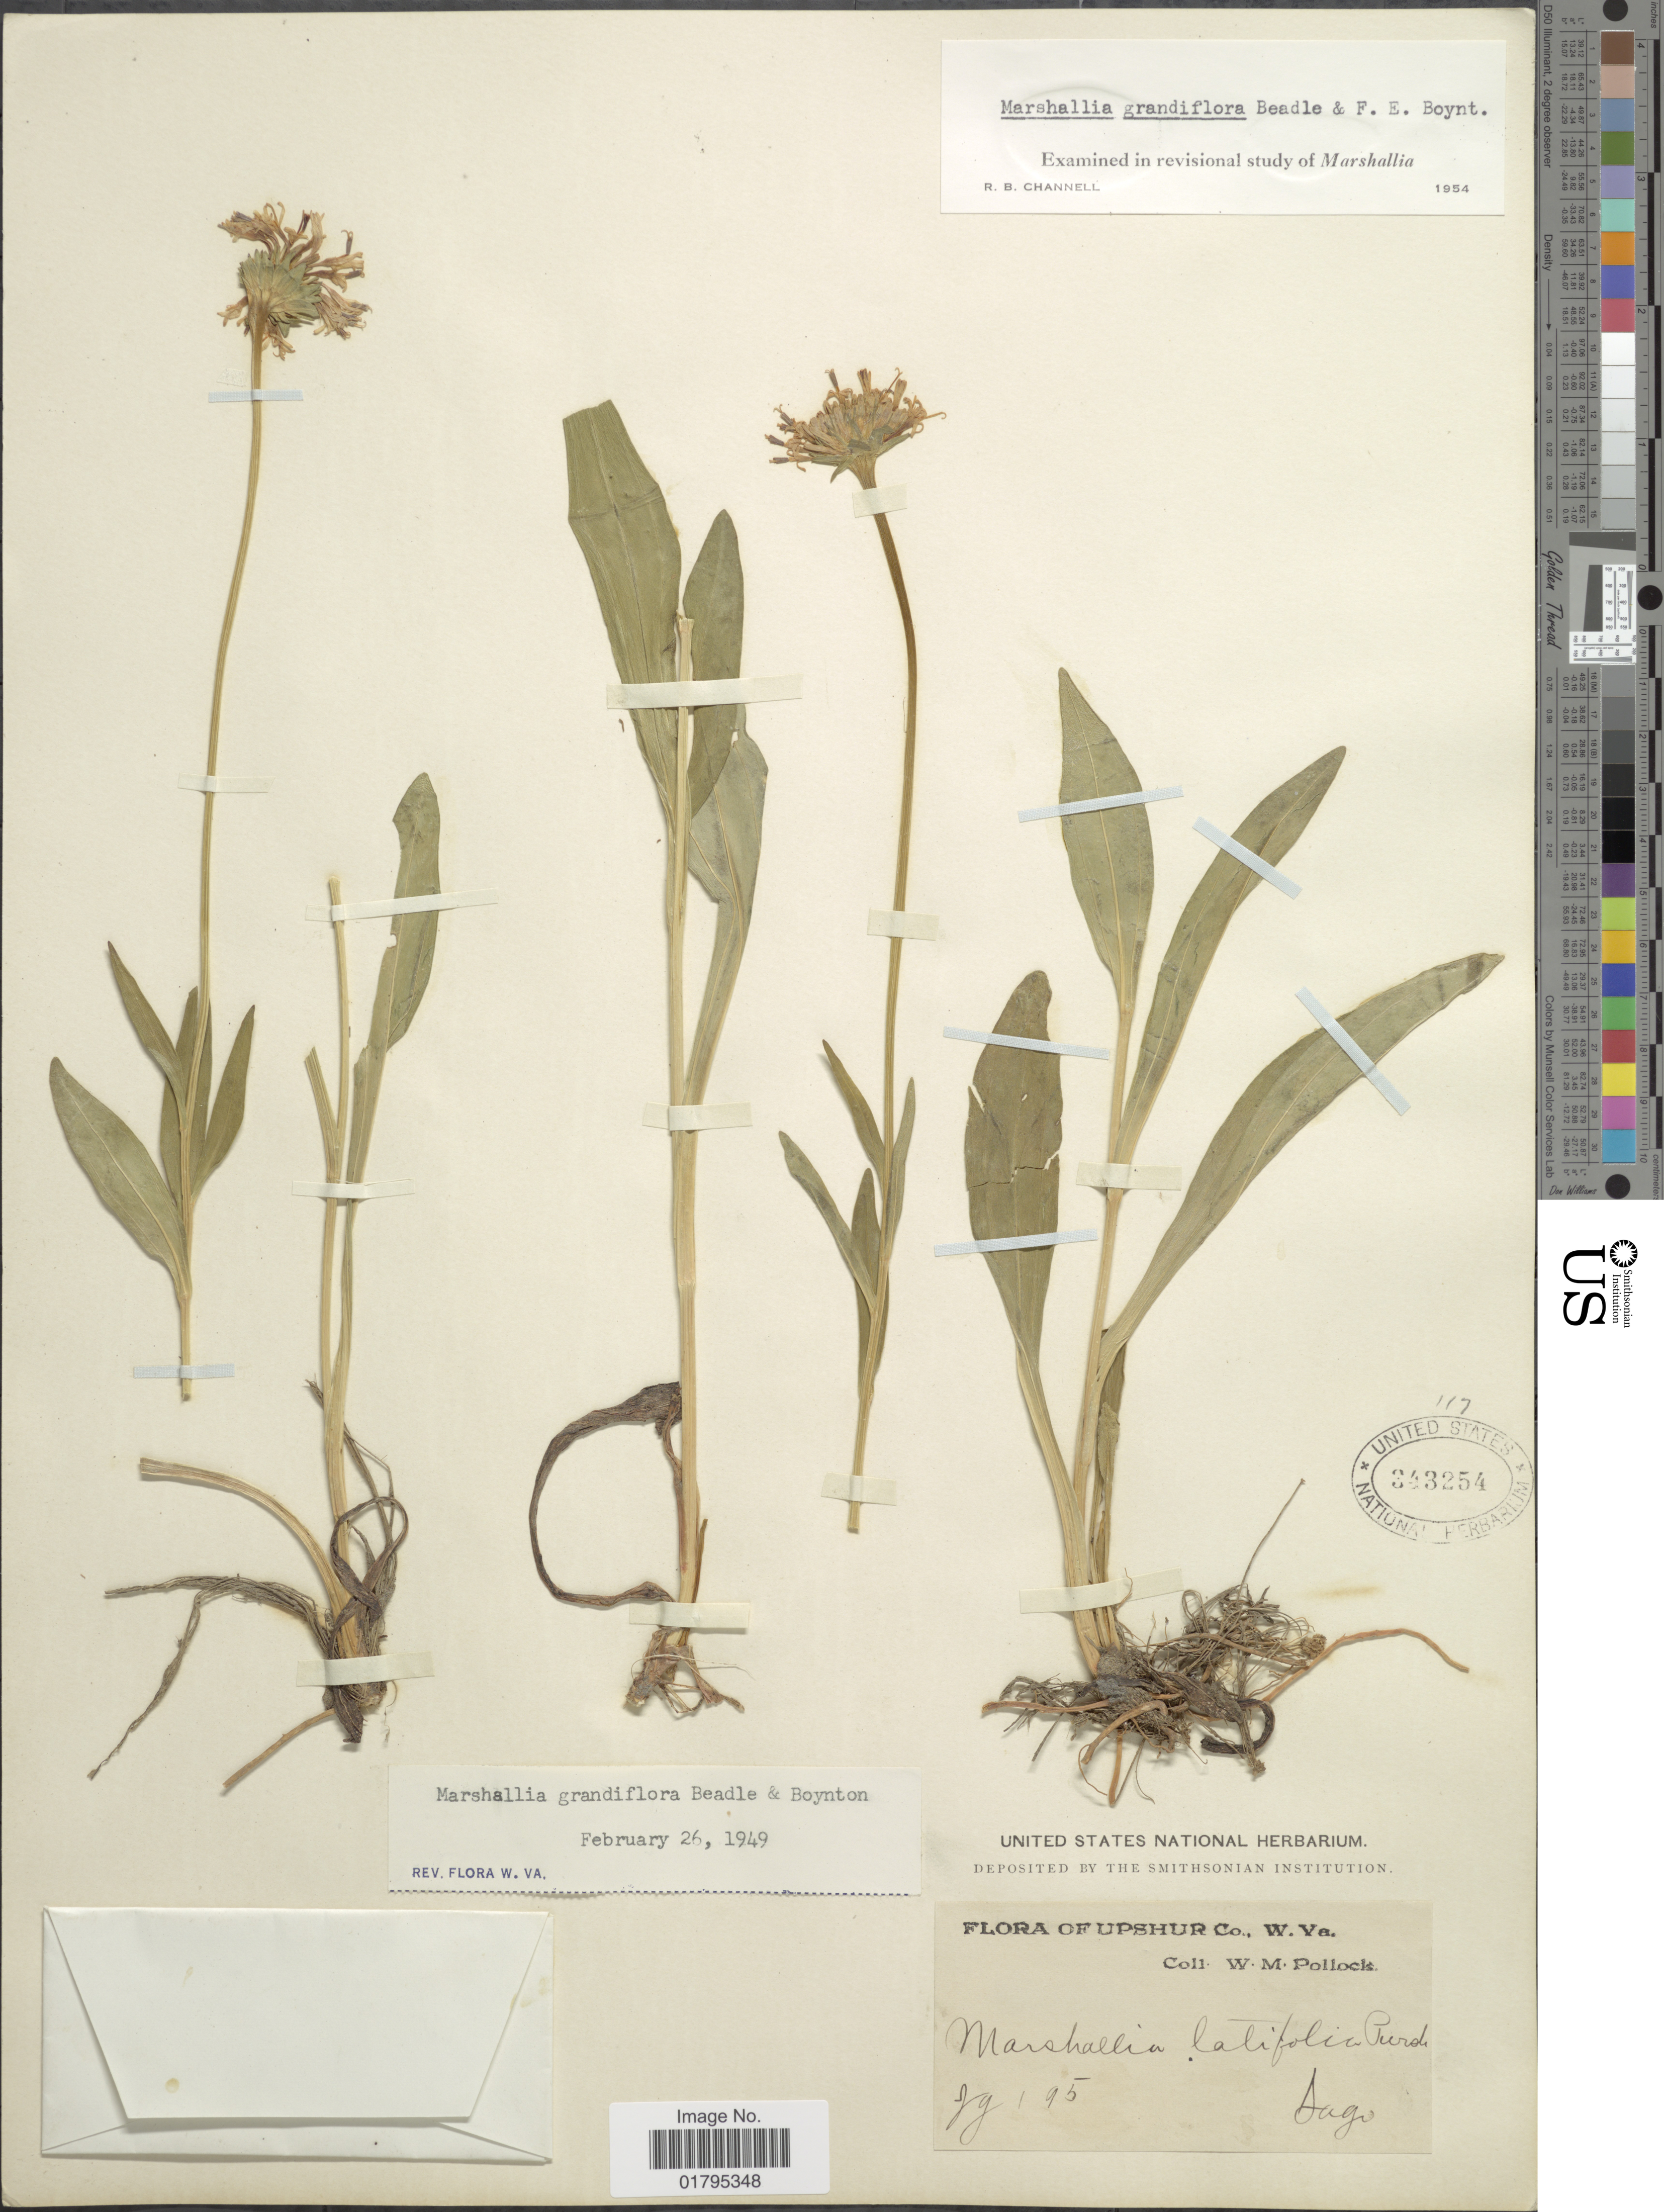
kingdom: Plantae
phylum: Tracheophyta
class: Magnoliopsida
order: Asterales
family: Asteraceae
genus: Marshallia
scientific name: Marshallia grandiflora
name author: Beadle & F.E. Boynton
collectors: W. M. Pollock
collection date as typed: Transcribed d/m/y: 1/7/95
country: United States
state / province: West Virginia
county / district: Upshur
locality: W. Va. Sago.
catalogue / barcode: US 343254